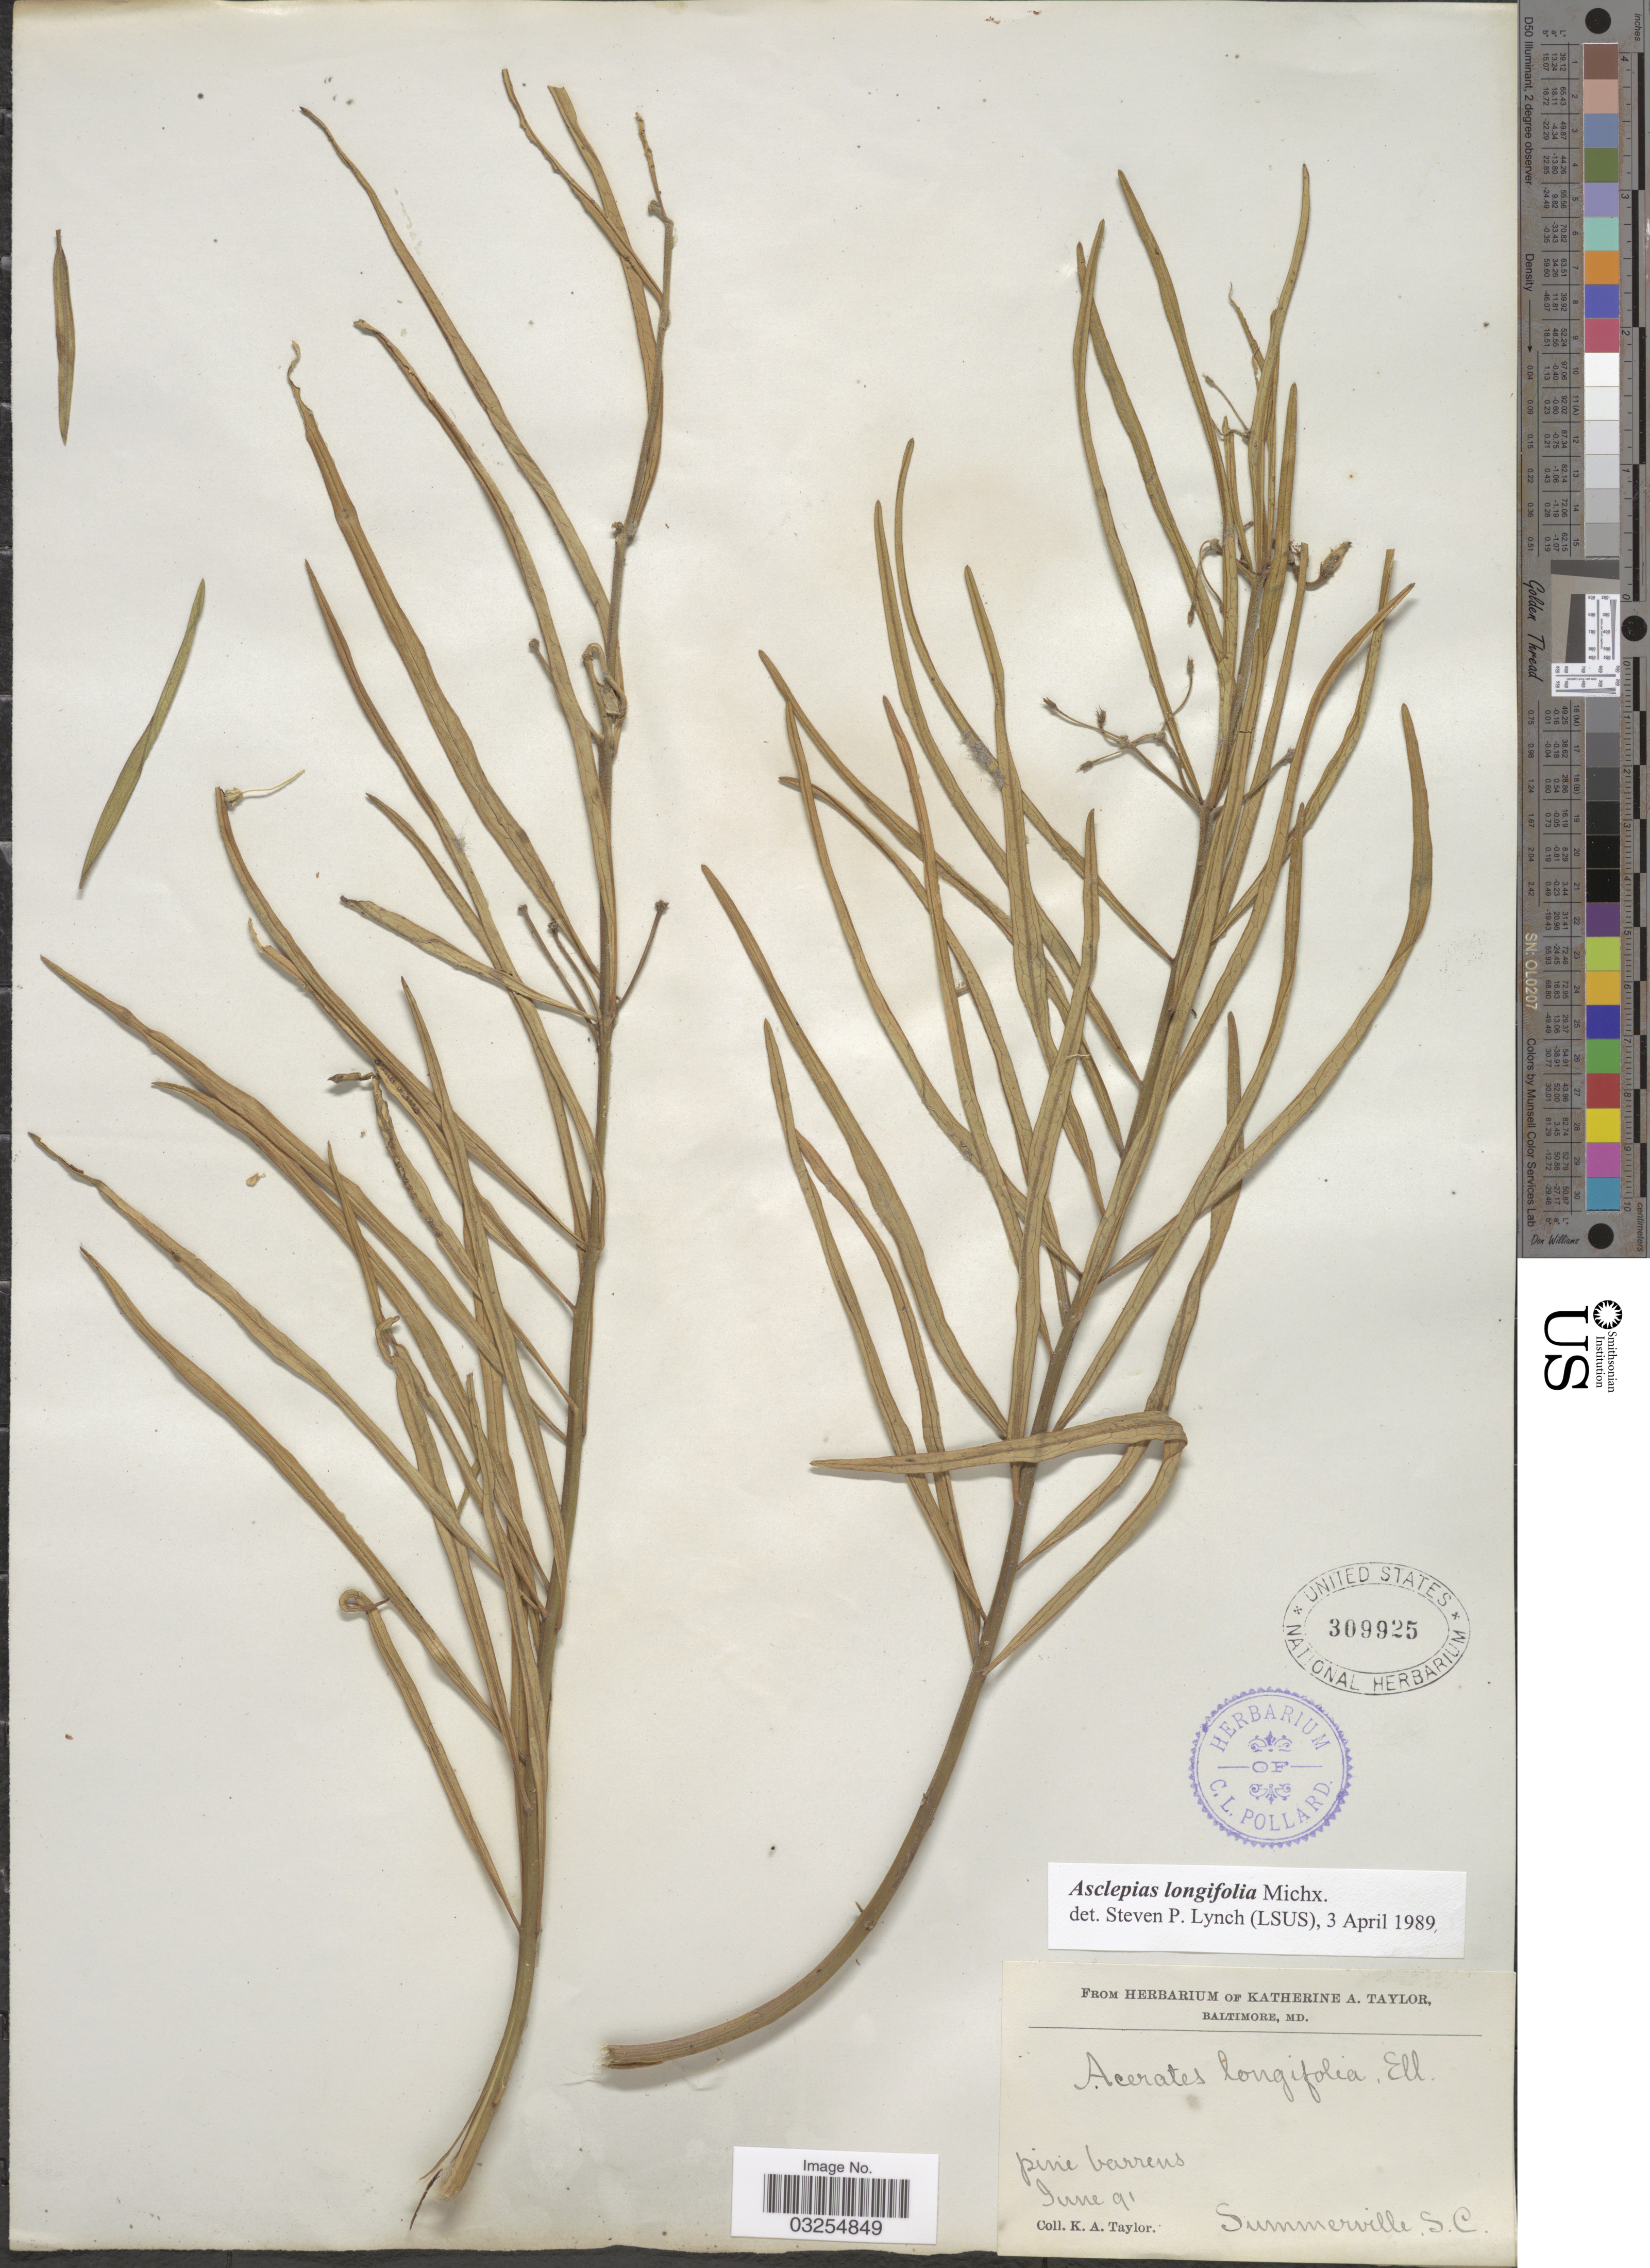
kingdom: Plantae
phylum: Tracheophyta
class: Magnoliopsida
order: Gentianales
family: Apocynaceae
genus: Asclepias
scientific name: Asclepias longifolia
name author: Michx.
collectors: K. A. Taylor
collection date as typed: Transcribed d/m/y: /6/91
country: United States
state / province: South Carolina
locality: Summerville.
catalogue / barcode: US 309925